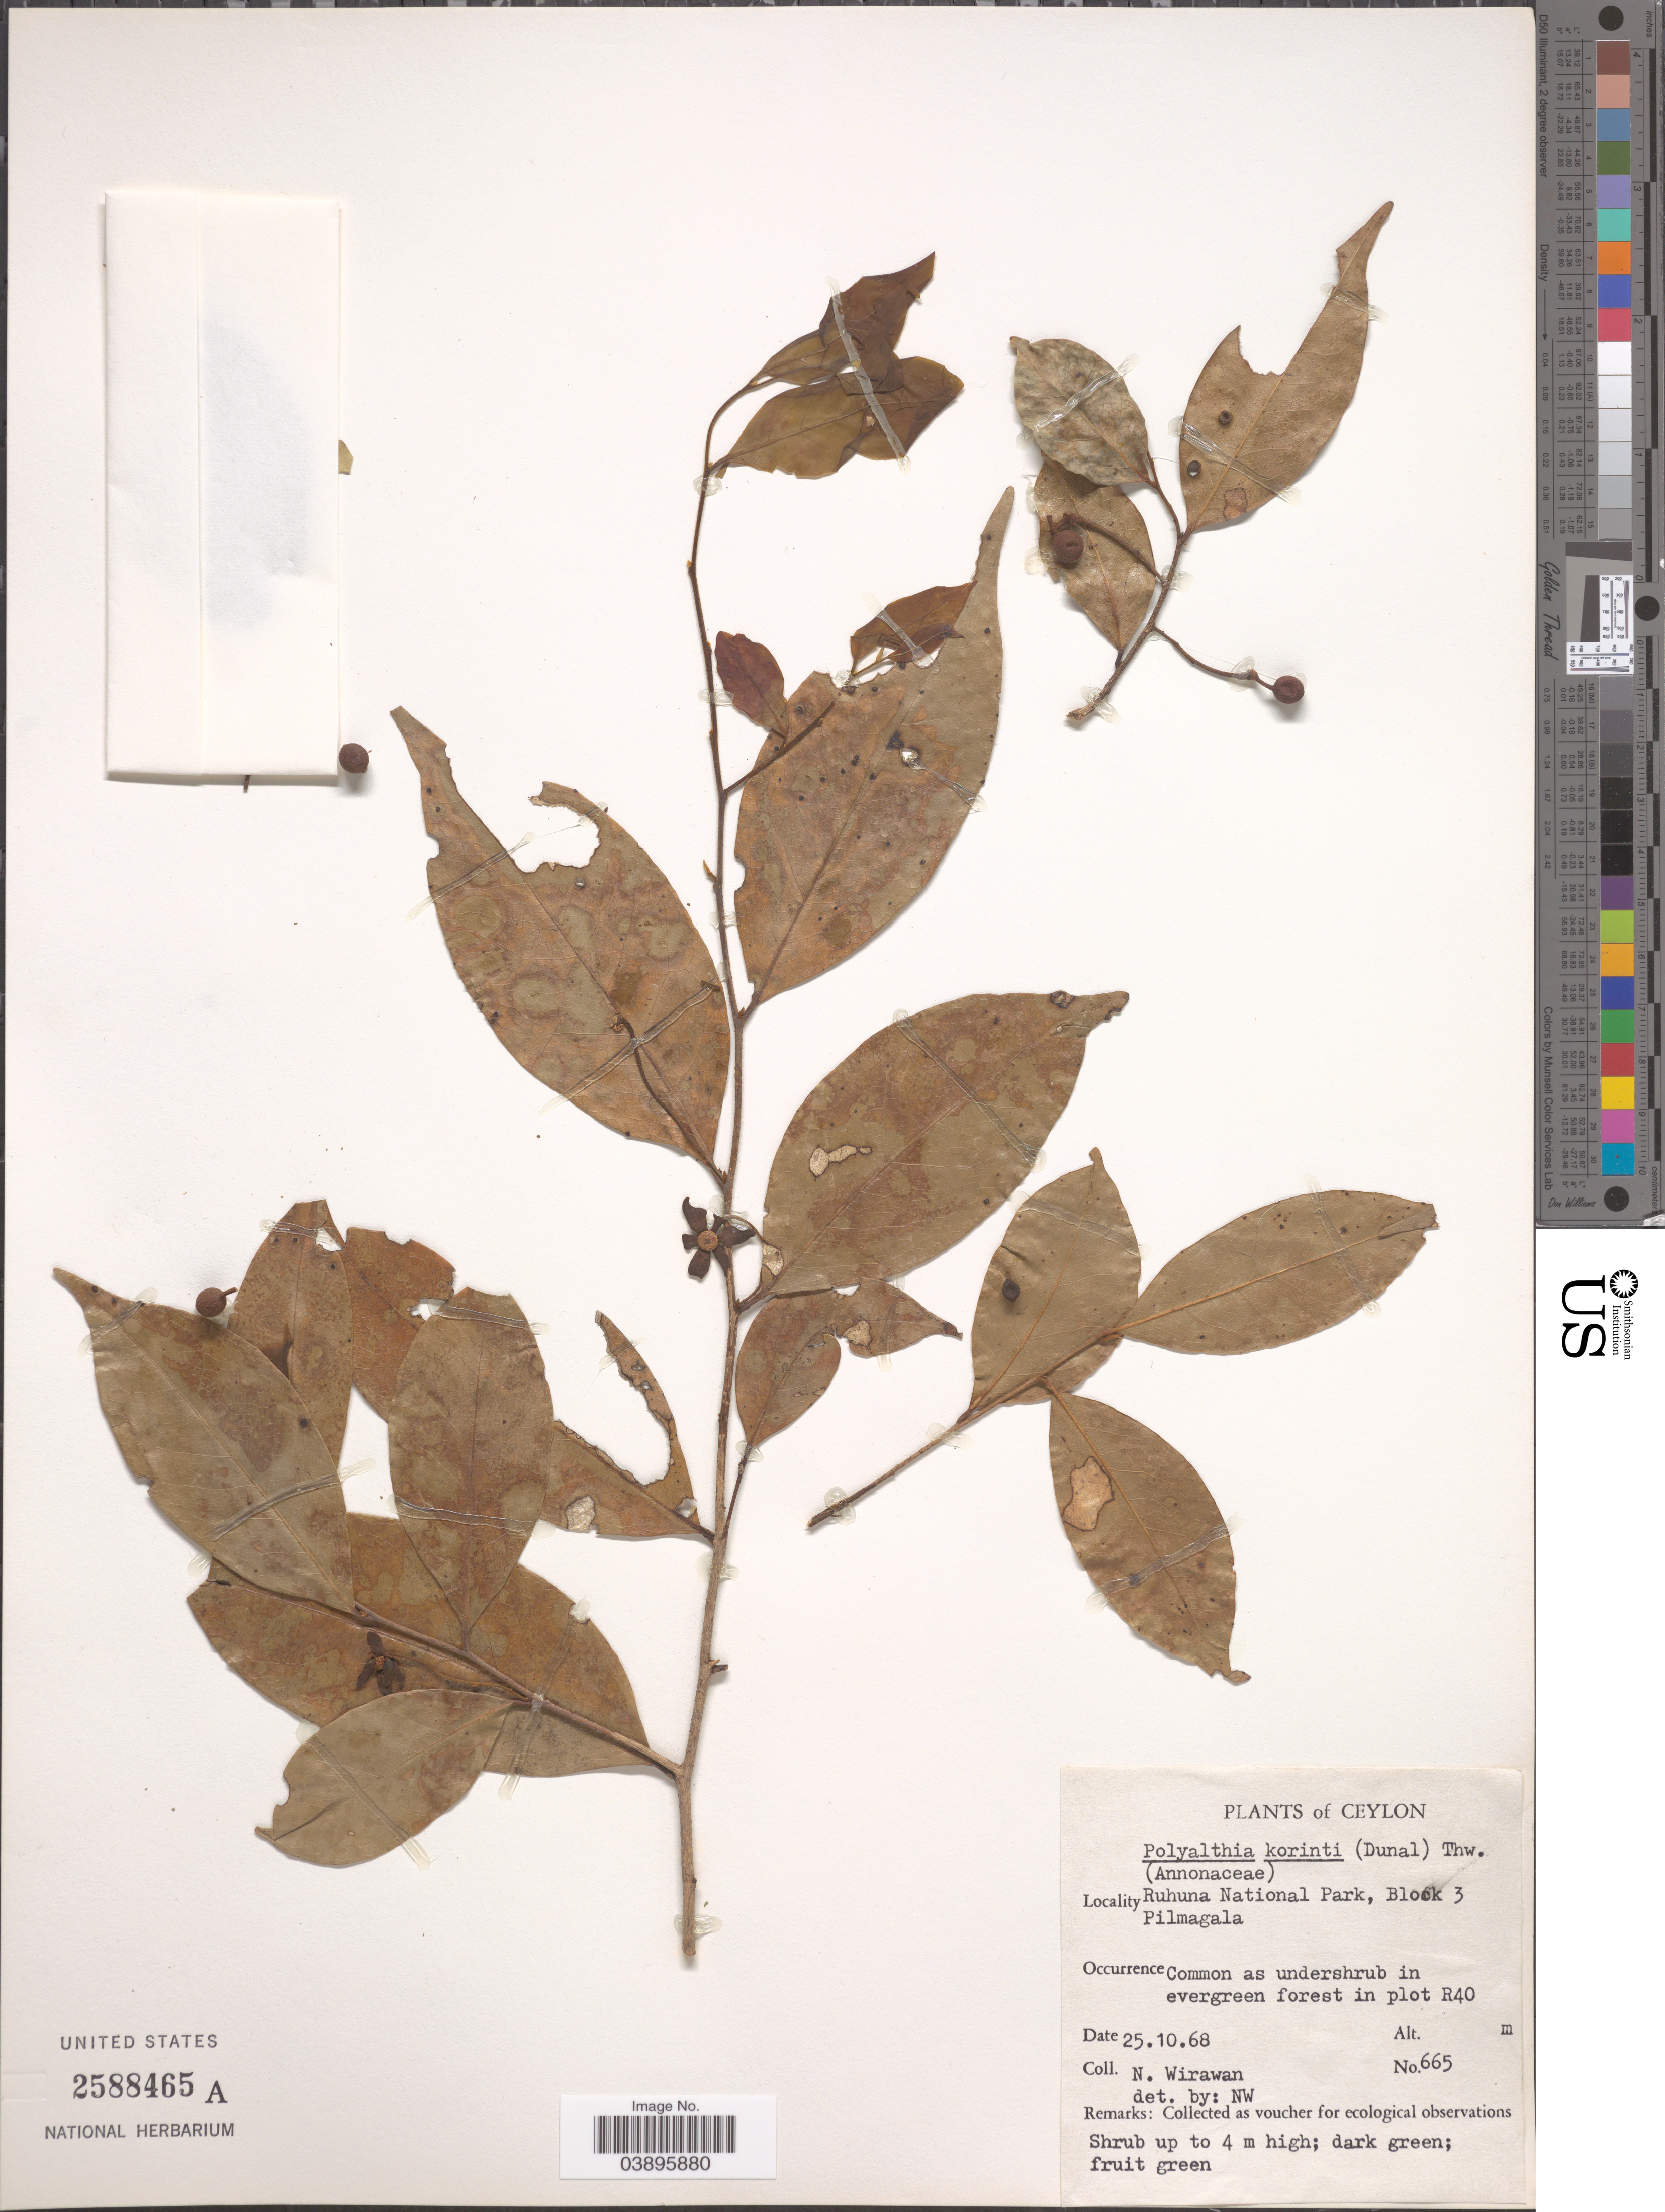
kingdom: Plantae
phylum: Tracheophyta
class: Magnoliopsida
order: Magnoliales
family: Annonaceae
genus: Polyalthia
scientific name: Polyalthia korinti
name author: (Dunal) Thwaites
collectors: N. Wirawan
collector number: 665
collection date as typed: Transcribed d/m/y: 25/10/68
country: Sri Lanka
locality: Ceylon. Ruhuna National Park, Block 3 Pilmagala. In plot R40.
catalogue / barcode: US 2588465A